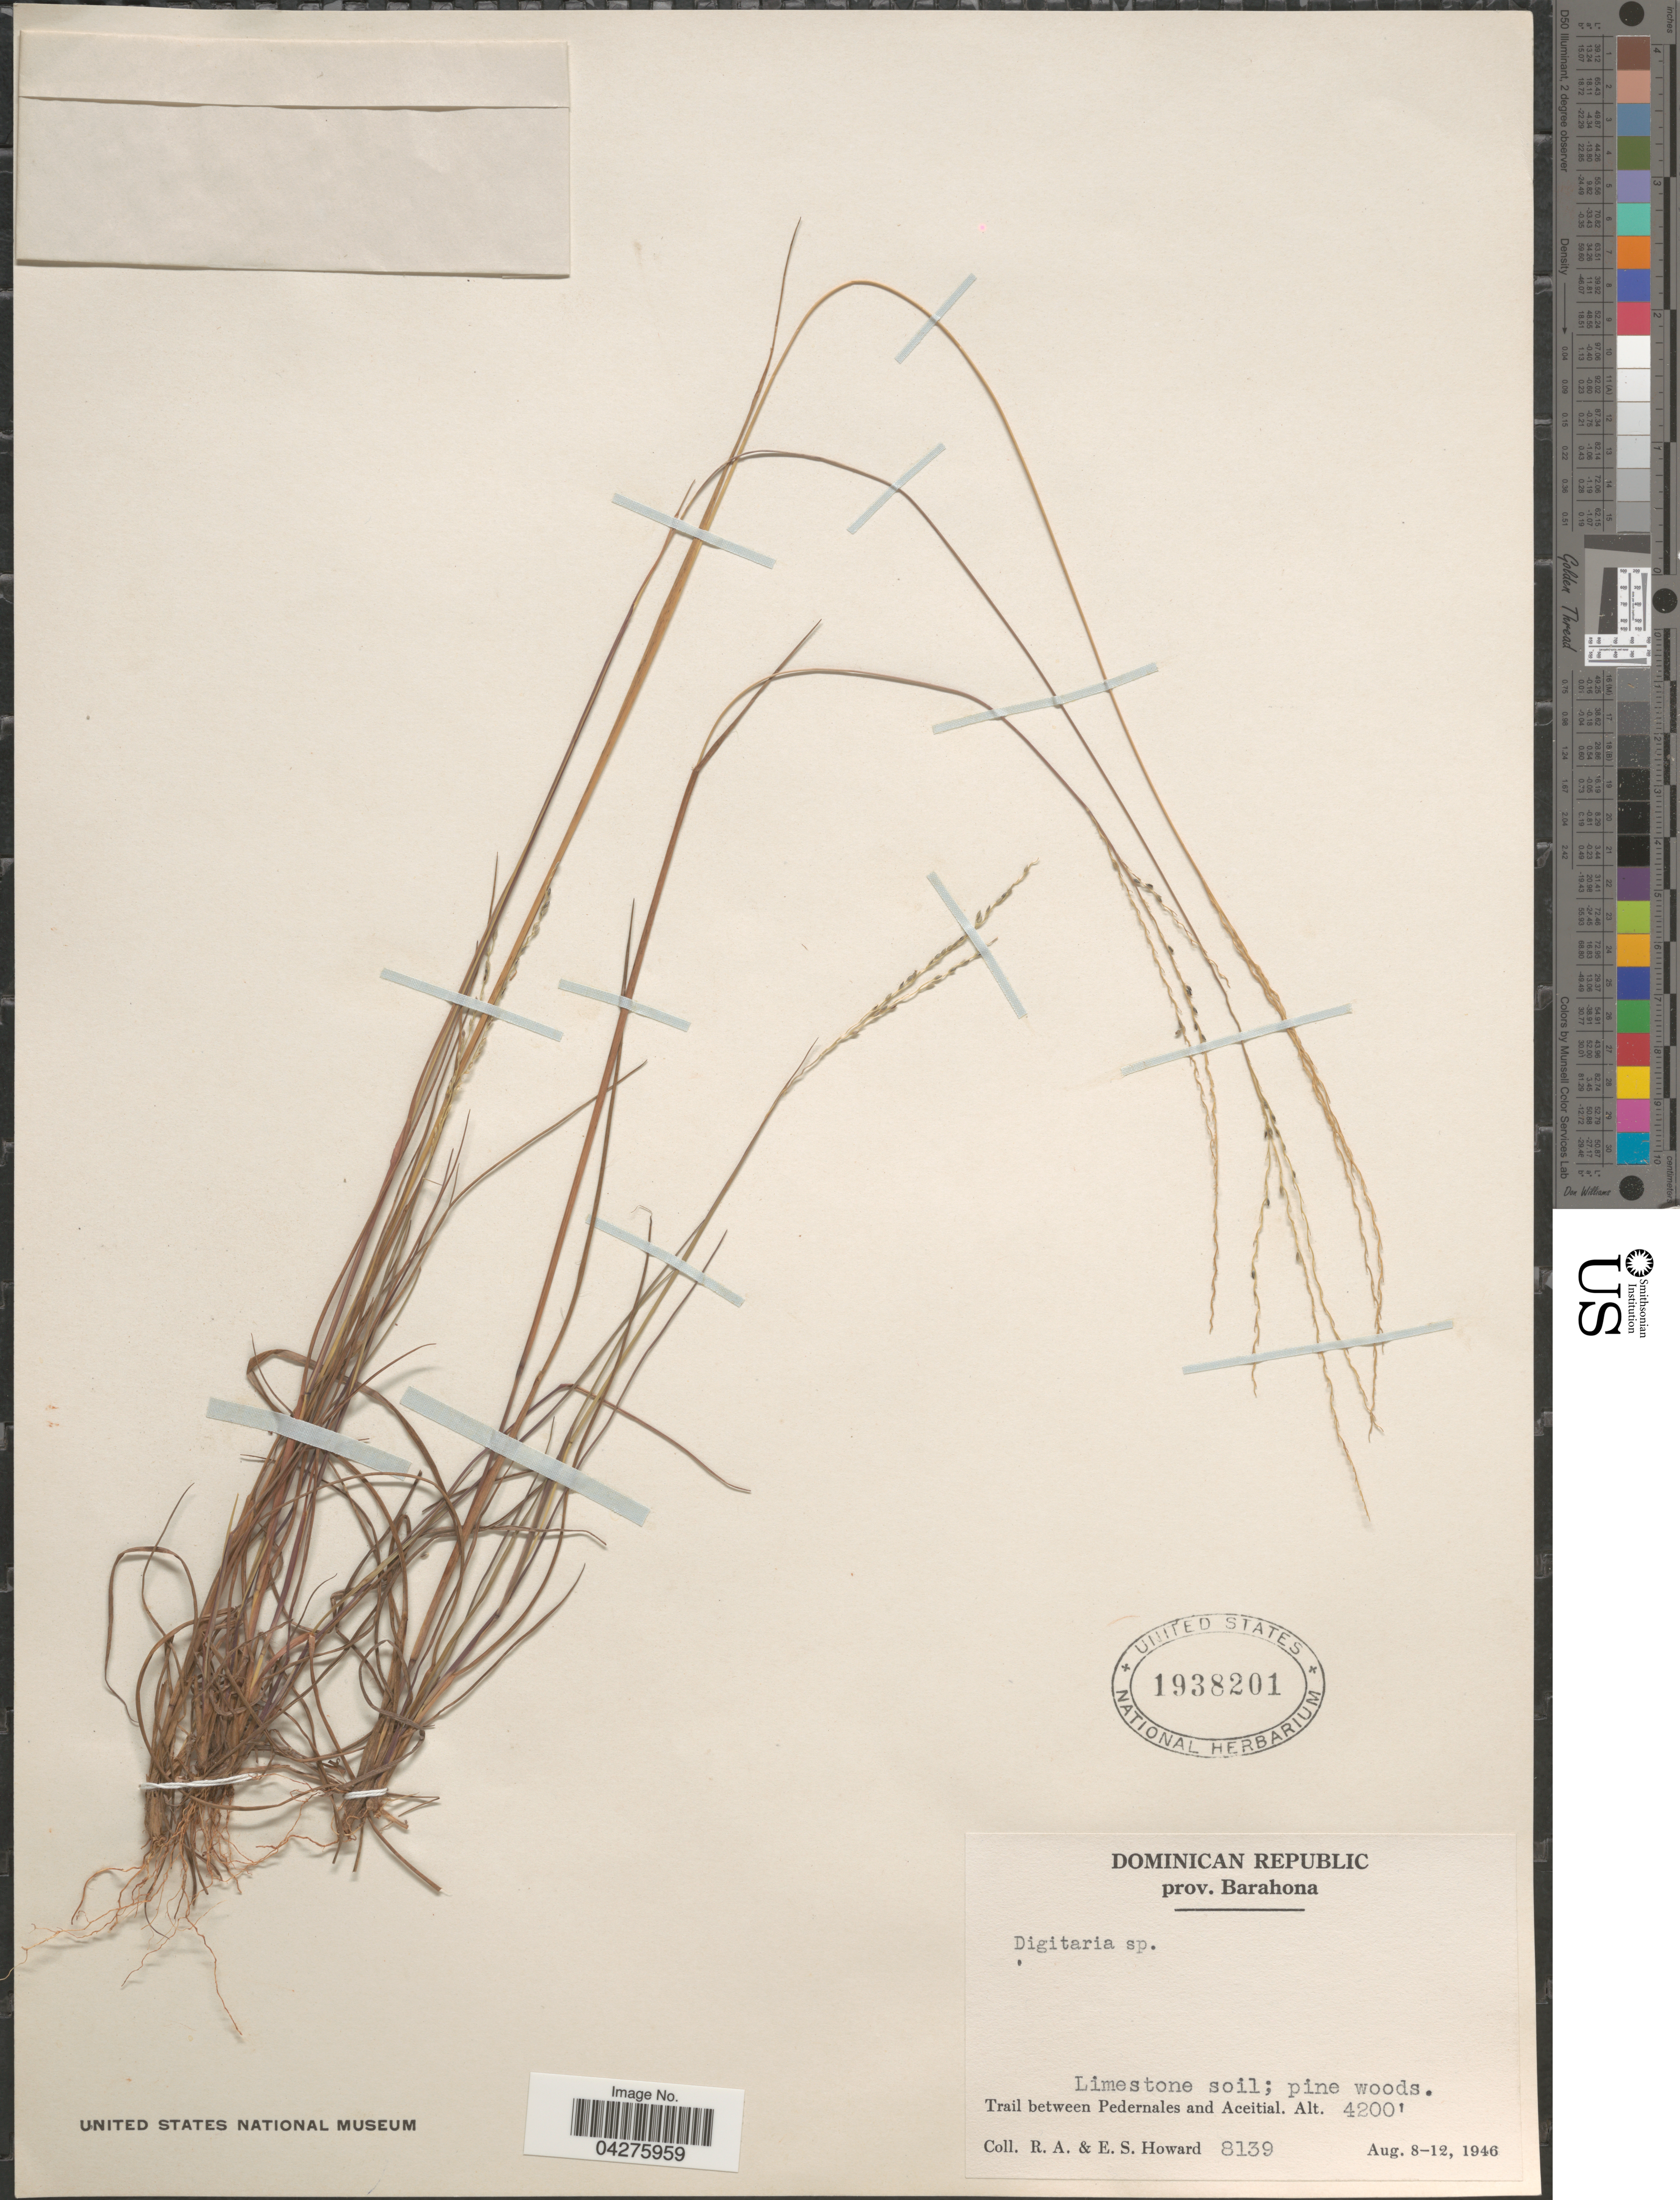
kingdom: Plantae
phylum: Tracheophyta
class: Liliopsida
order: Poales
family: Poaceae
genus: Digitaria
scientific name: Digitaria sp.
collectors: R. A. Howard & E. S. Howard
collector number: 8139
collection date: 1946-08-08/1946-08-12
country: Dominican Republic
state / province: Barahona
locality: Limestone soil; pine woods. Trail between Pedernales and Aceitial.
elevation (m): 1280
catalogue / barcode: US 1938201